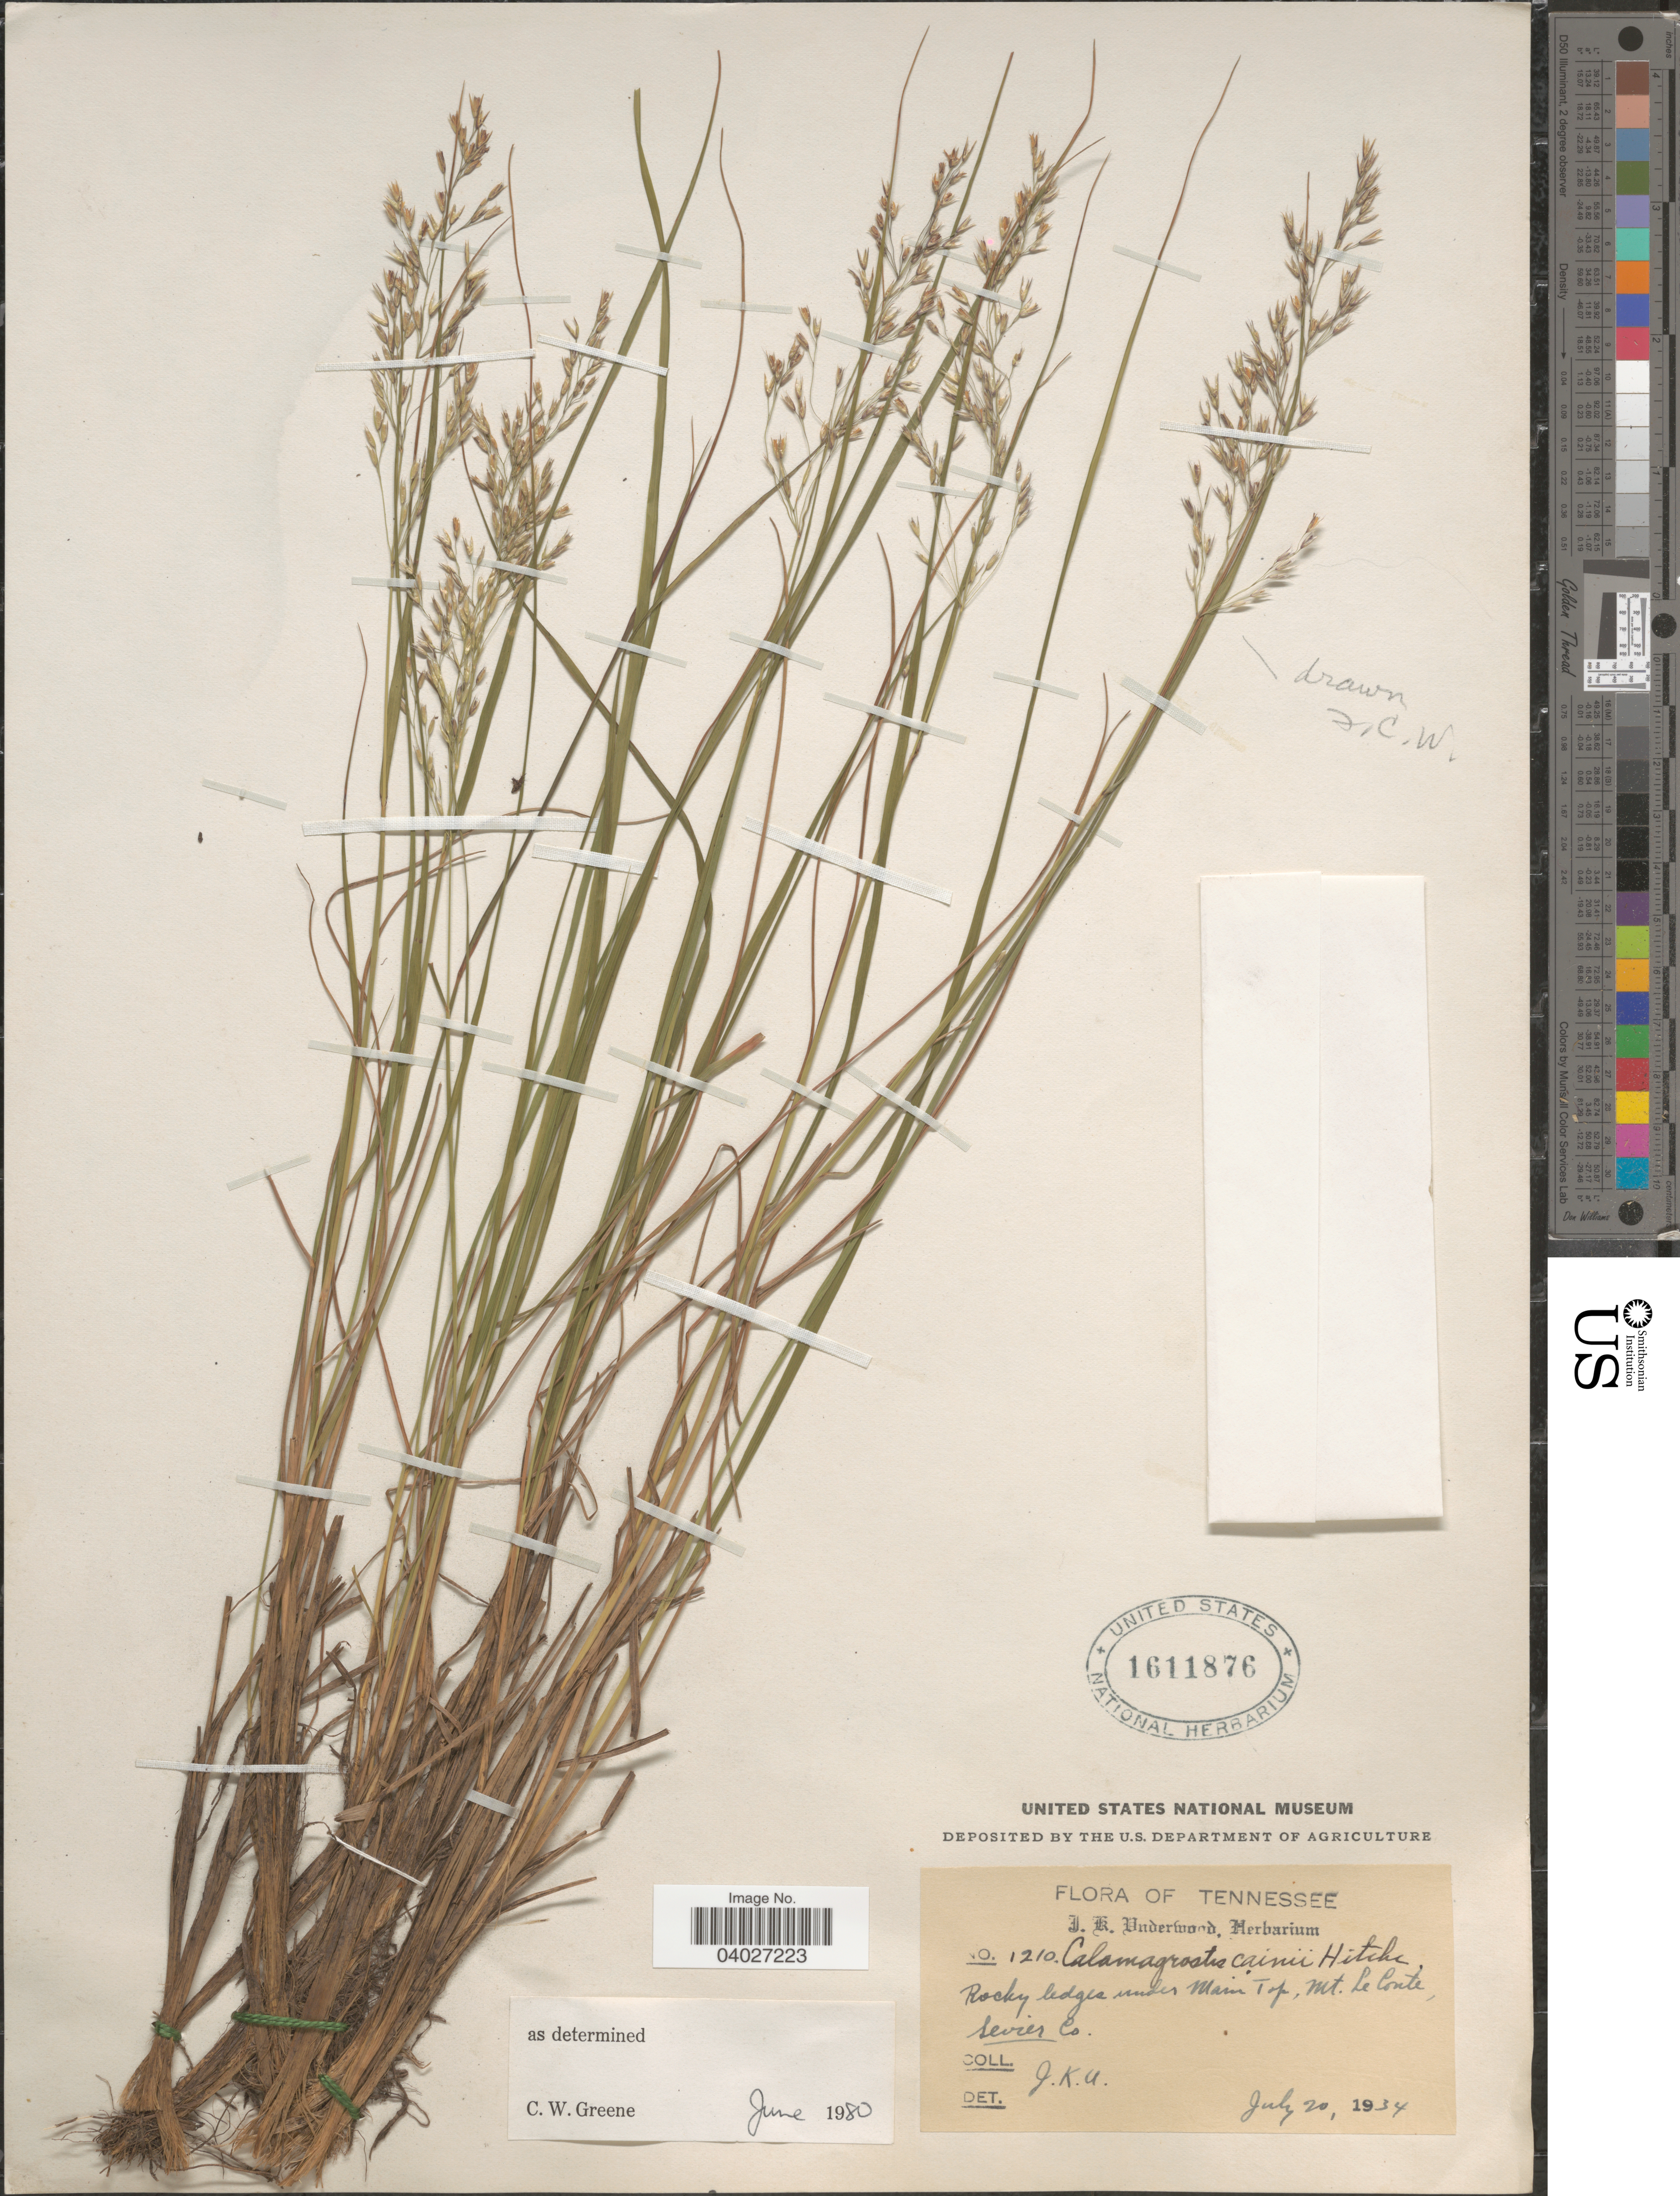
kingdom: Plantae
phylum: Tracheophyta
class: Liliopsida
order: Poales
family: Poaceae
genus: Calamagrostis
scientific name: Calamagrostis cainii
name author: Hitchc.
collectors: J. K. Underwood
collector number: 1210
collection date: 1934-07-20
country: United States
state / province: Tennessee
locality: Rocky ledges under Main Top, Mt. Le Conte, Sevier Co.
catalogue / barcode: US 1611876